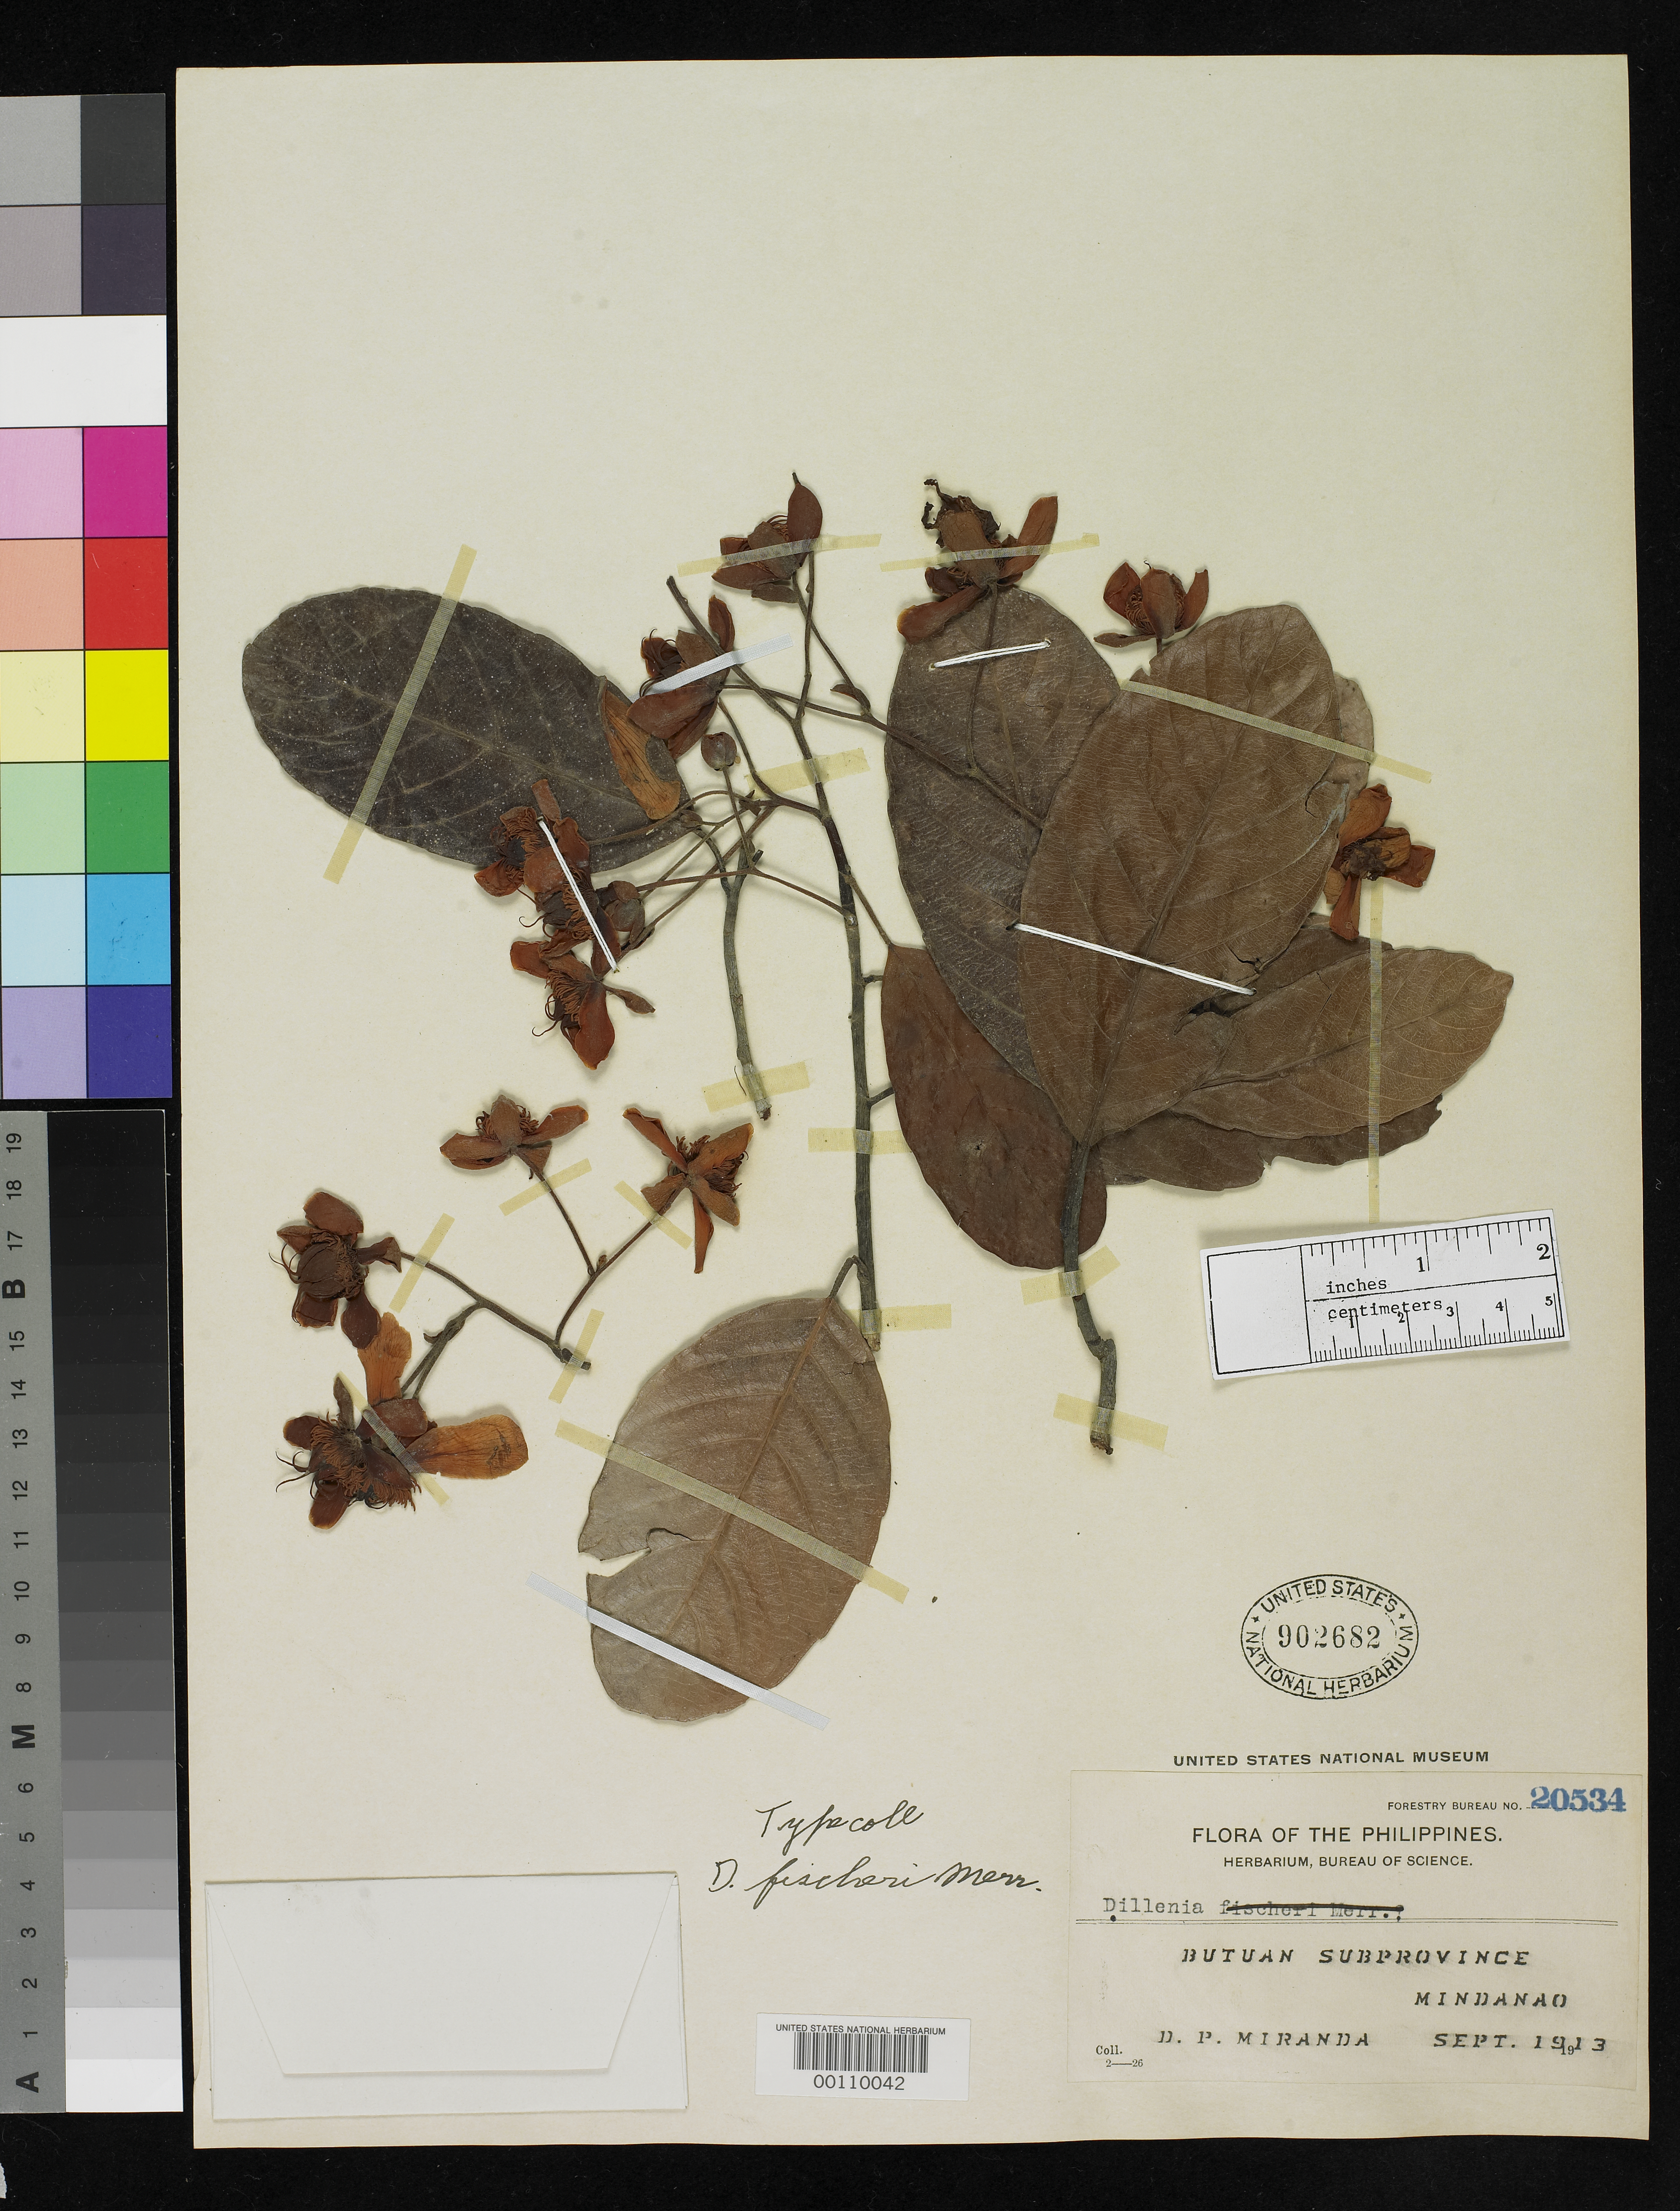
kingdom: Plantae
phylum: Tracheophyta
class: Magnoliopsida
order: Dilleniales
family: Dilleniaceae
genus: Dillenia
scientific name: Dillenia fischeri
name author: Merr.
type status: Isotype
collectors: D. P. Miranda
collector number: For. Bur. 20534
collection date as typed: Sep 1913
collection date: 1913-09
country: Philippines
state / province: Caraga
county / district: Agusan del Norte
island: Mindanao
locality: Butuan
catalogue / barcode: US 902682